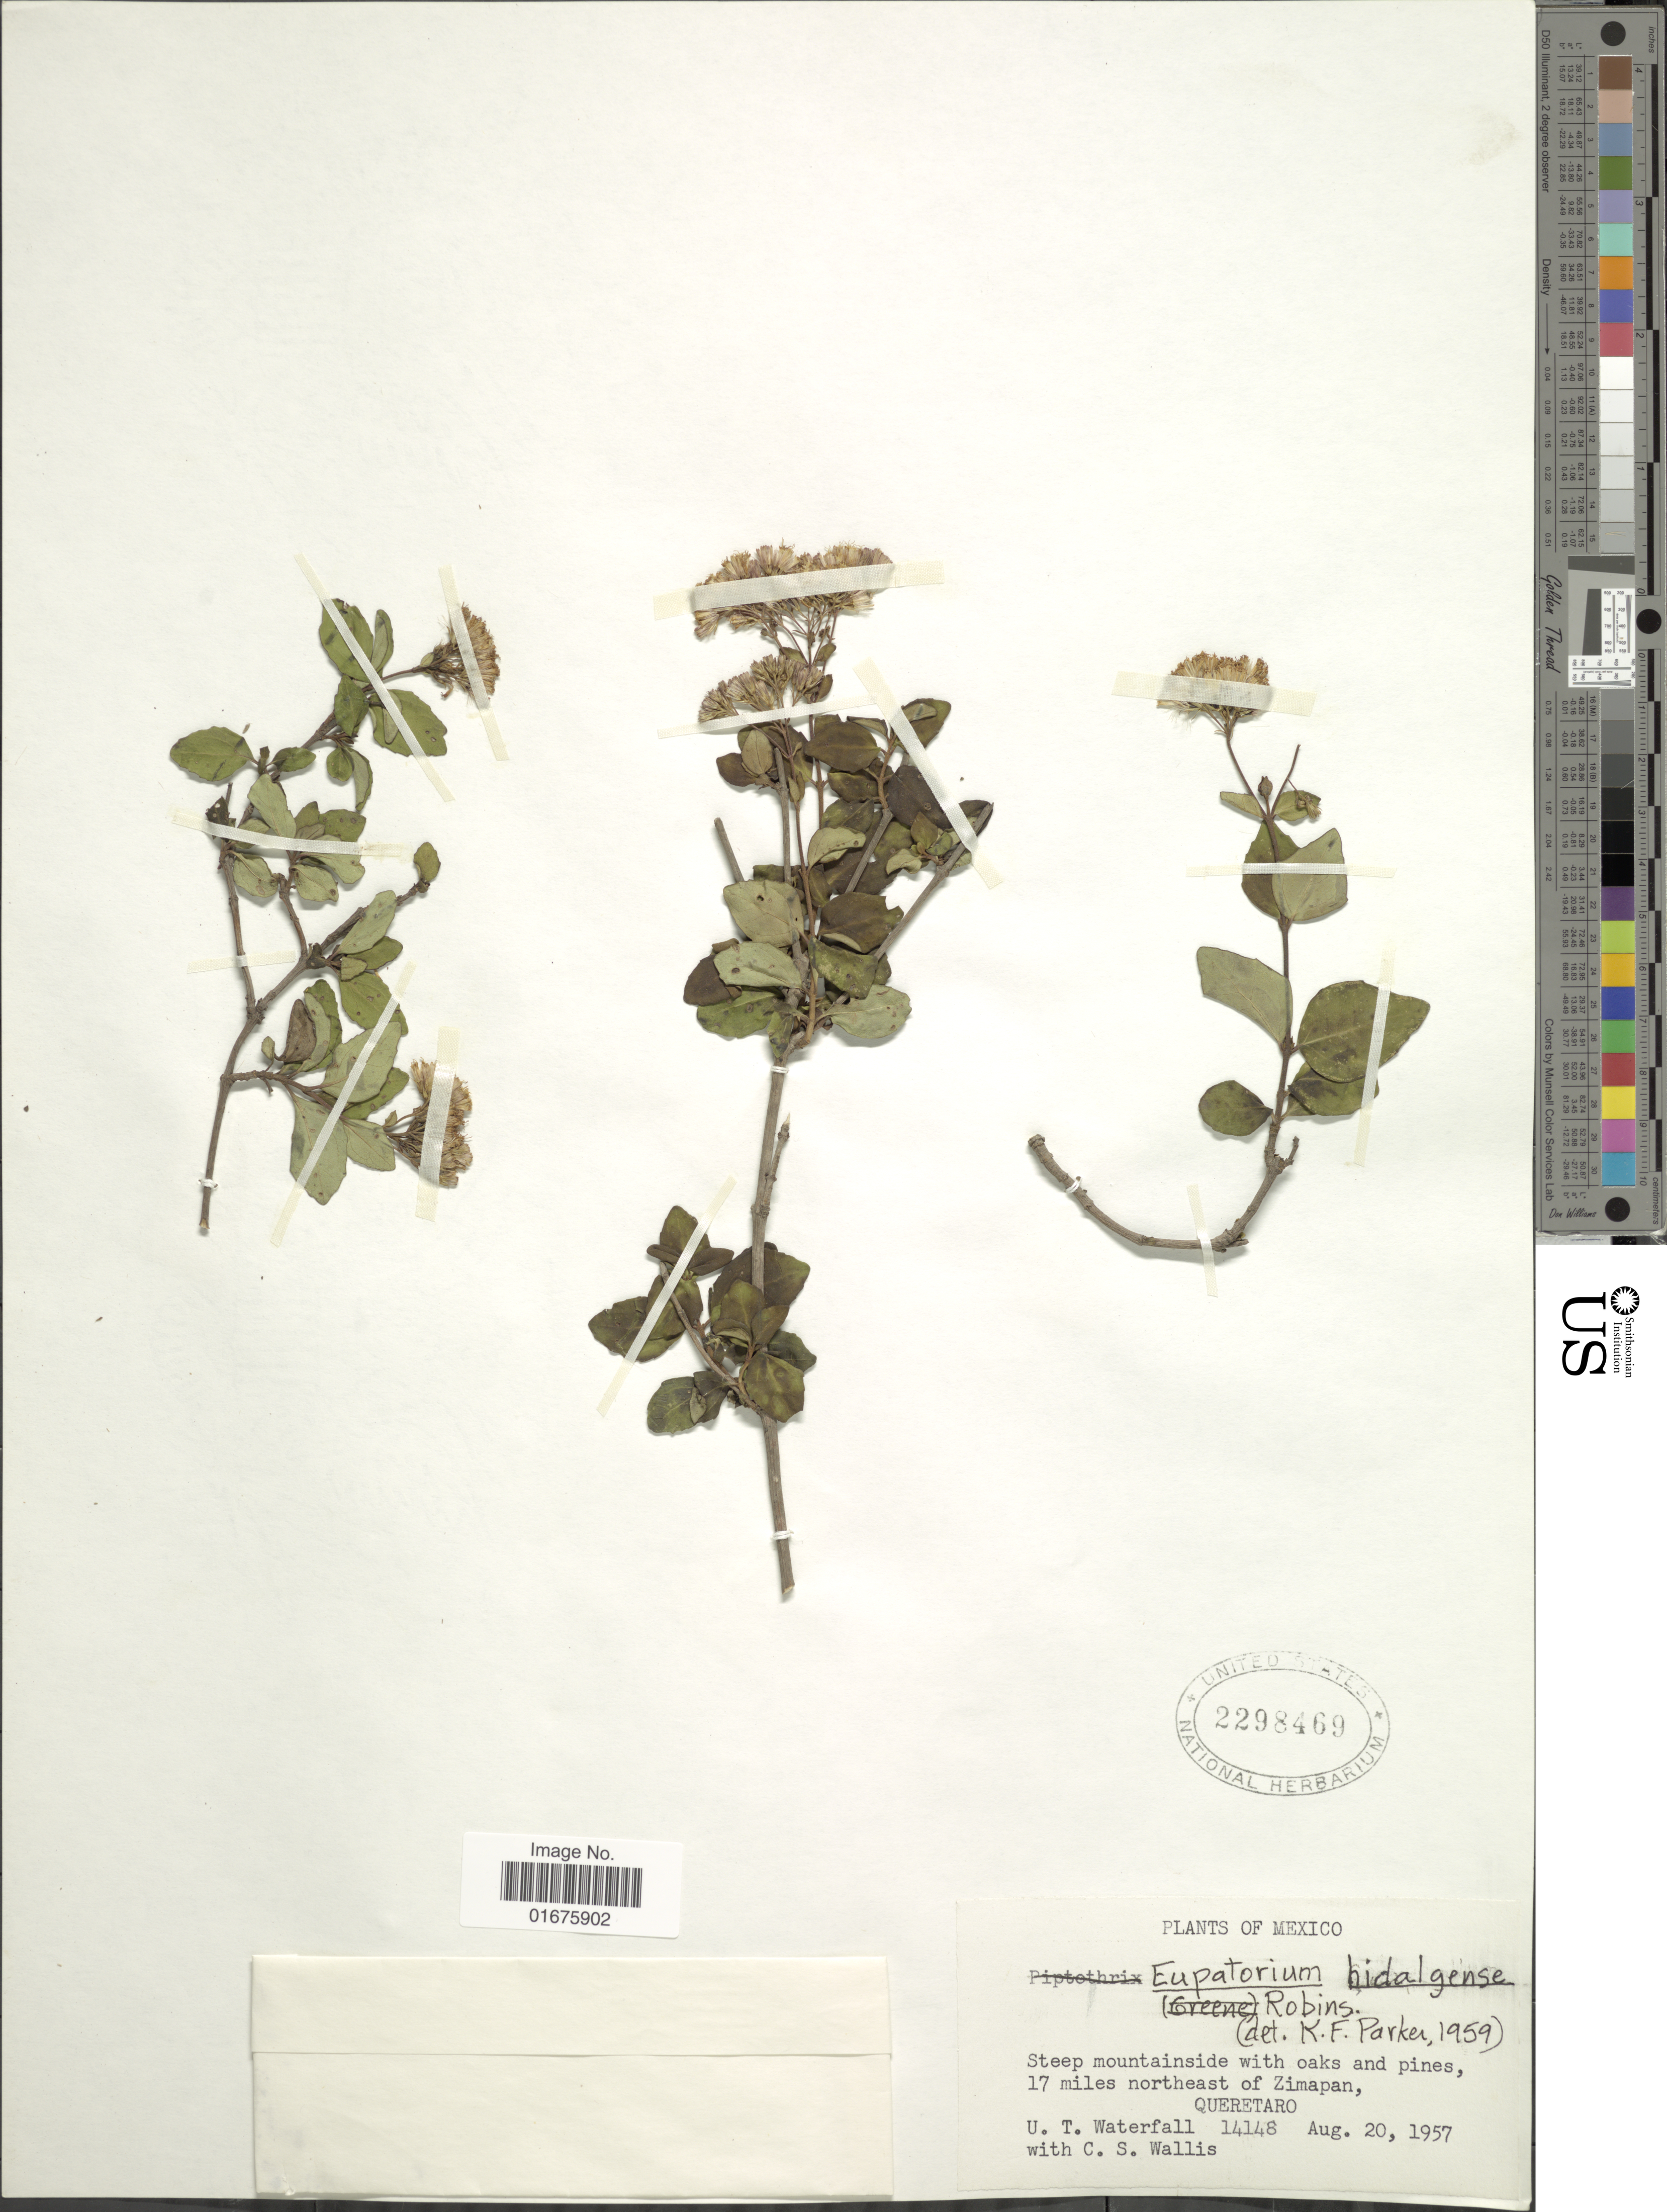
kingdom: Plantae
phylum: Tracheophyta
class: Magnoliopsida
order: Asterales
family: Asteraceae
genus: Ageratina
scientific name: Ageratina hidalgensis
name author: (B.L. Rob.) R.M. King & H. Rob.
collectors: U. T. Waterfall & C. S. Wallis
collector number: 14148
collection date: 1957-08-20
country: Mexico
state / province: Querétaro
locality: Steep mountainside with oaks and pines, 17 miles northeast zimapan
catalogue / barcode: US 2298469